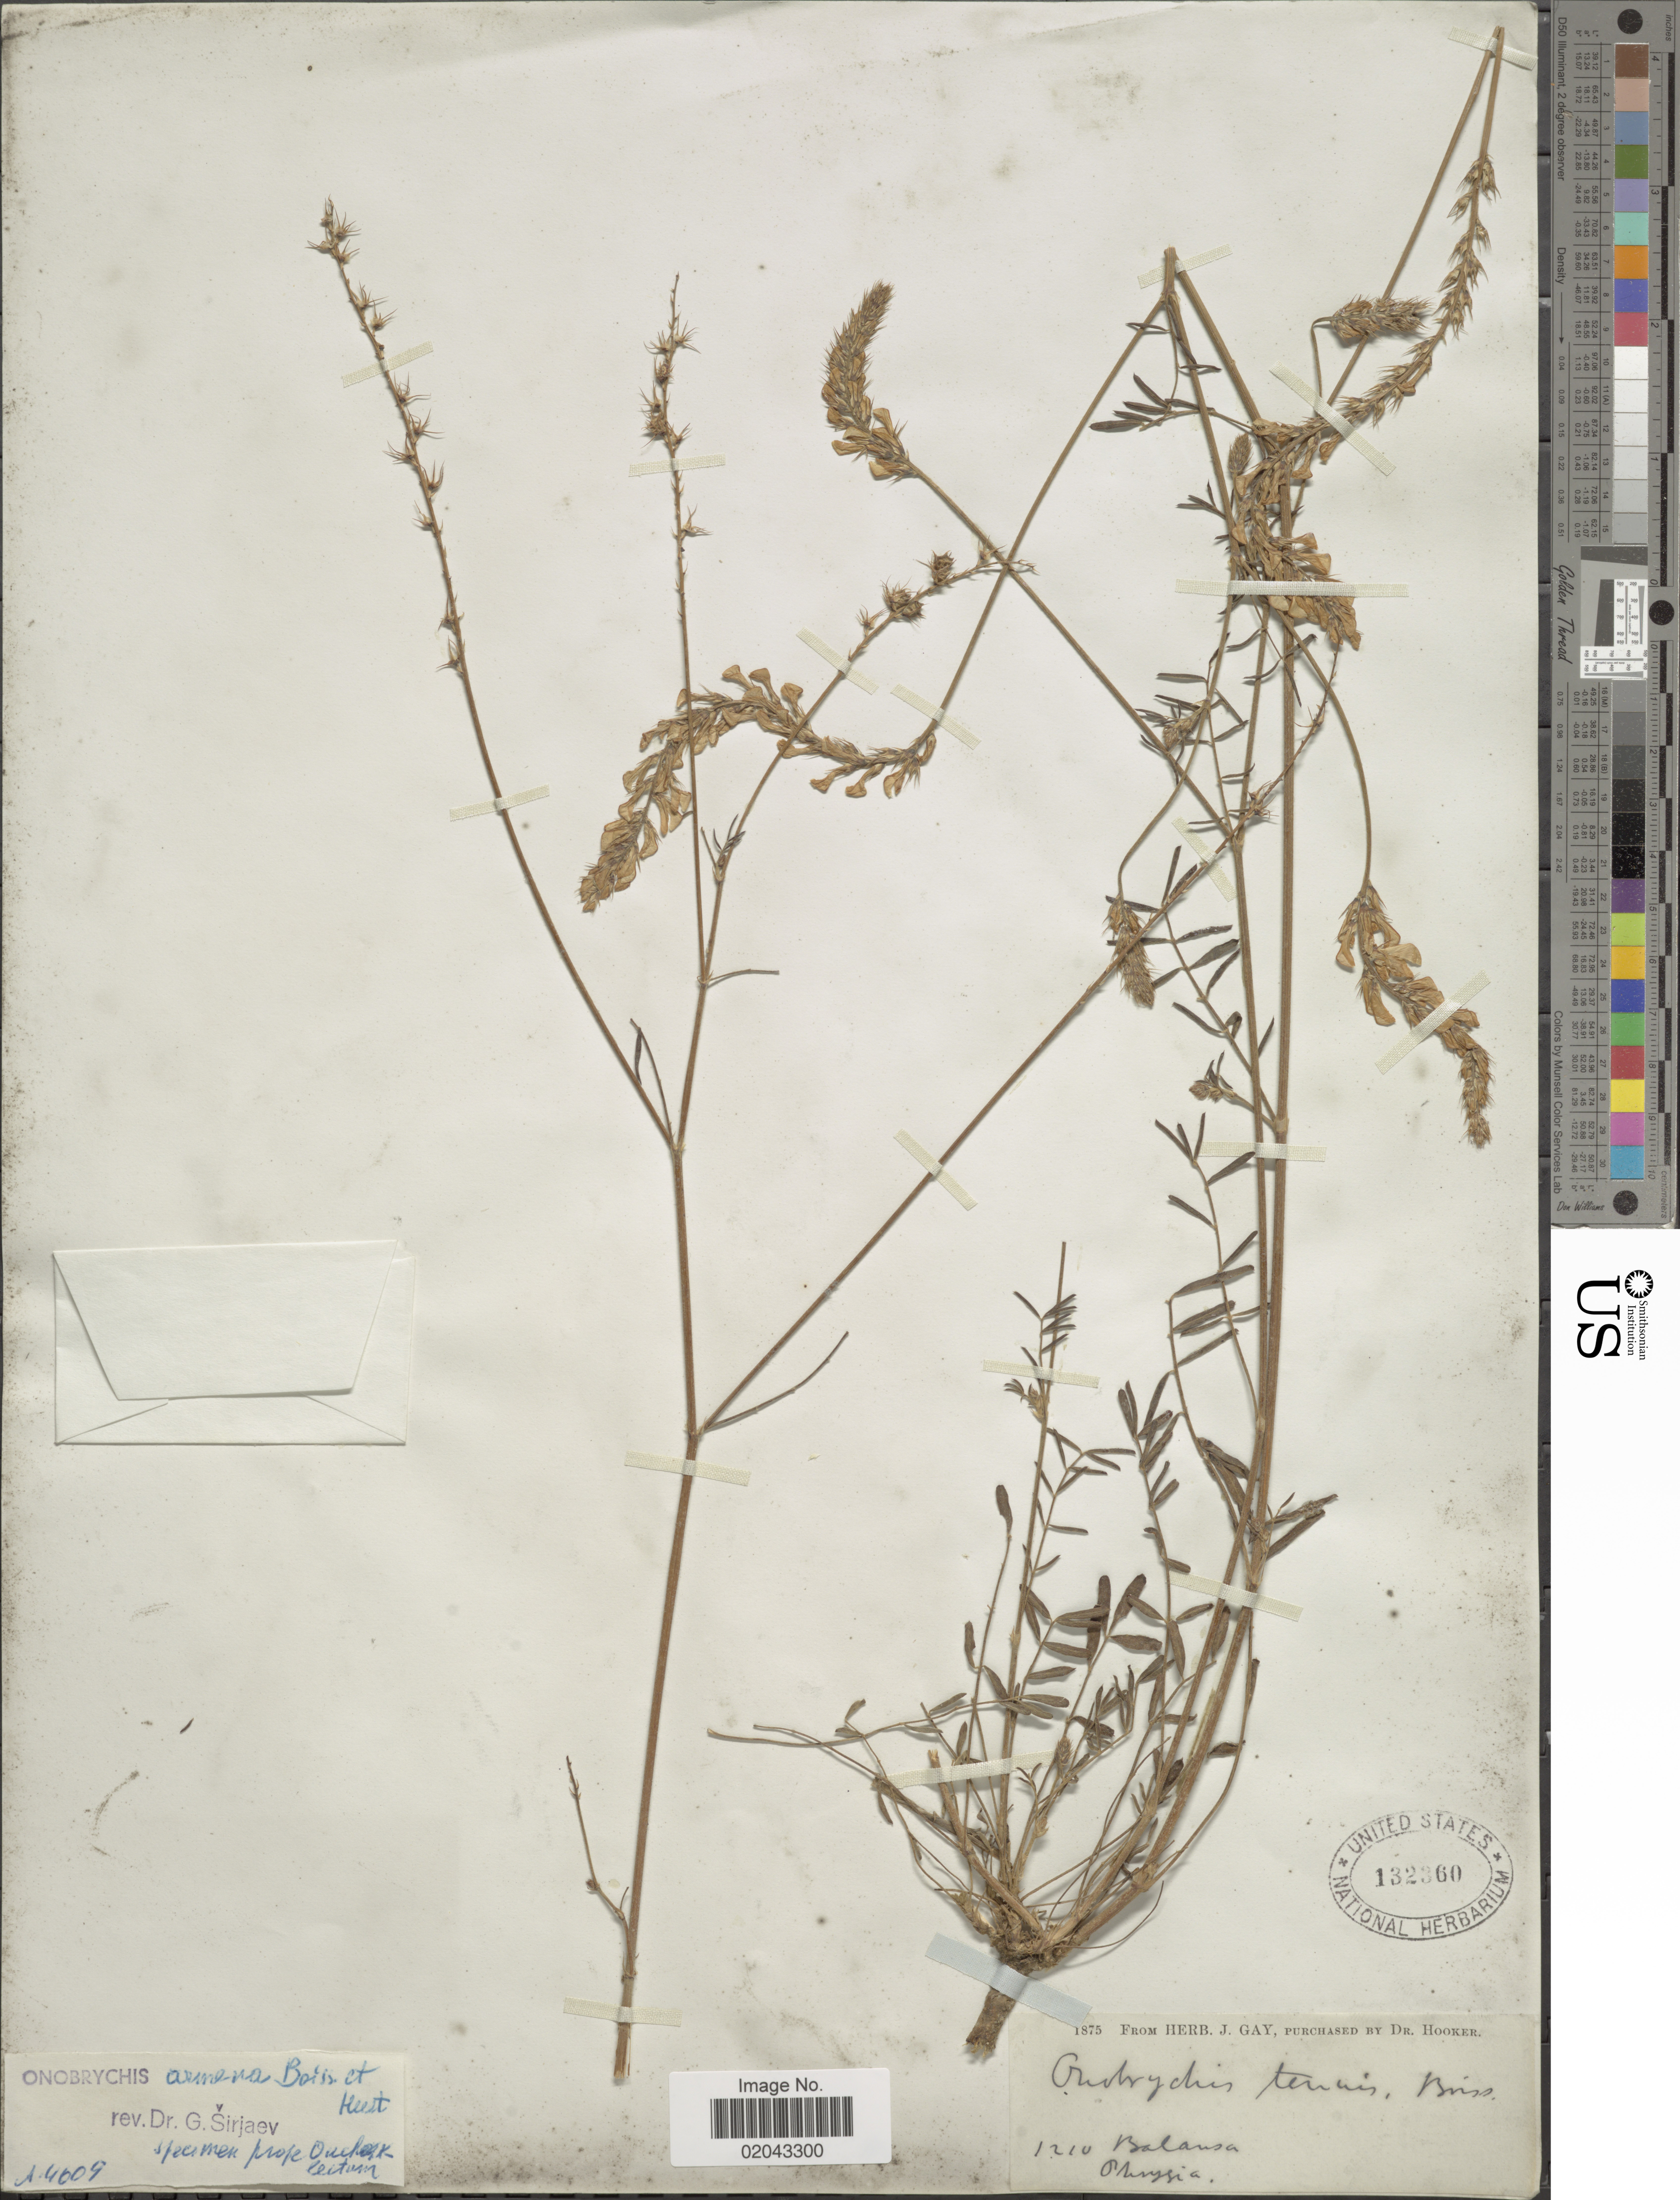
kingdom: Plantae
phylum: Tracheophyta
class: Magnoliopsida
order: Fabales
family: Fabaceae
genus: Onobrychis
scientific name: Onobrychis armena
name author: Boiss. & A. Huet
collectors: B. Balansa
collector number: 1210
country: Turkey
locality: Phrygia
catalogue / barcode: US 132360